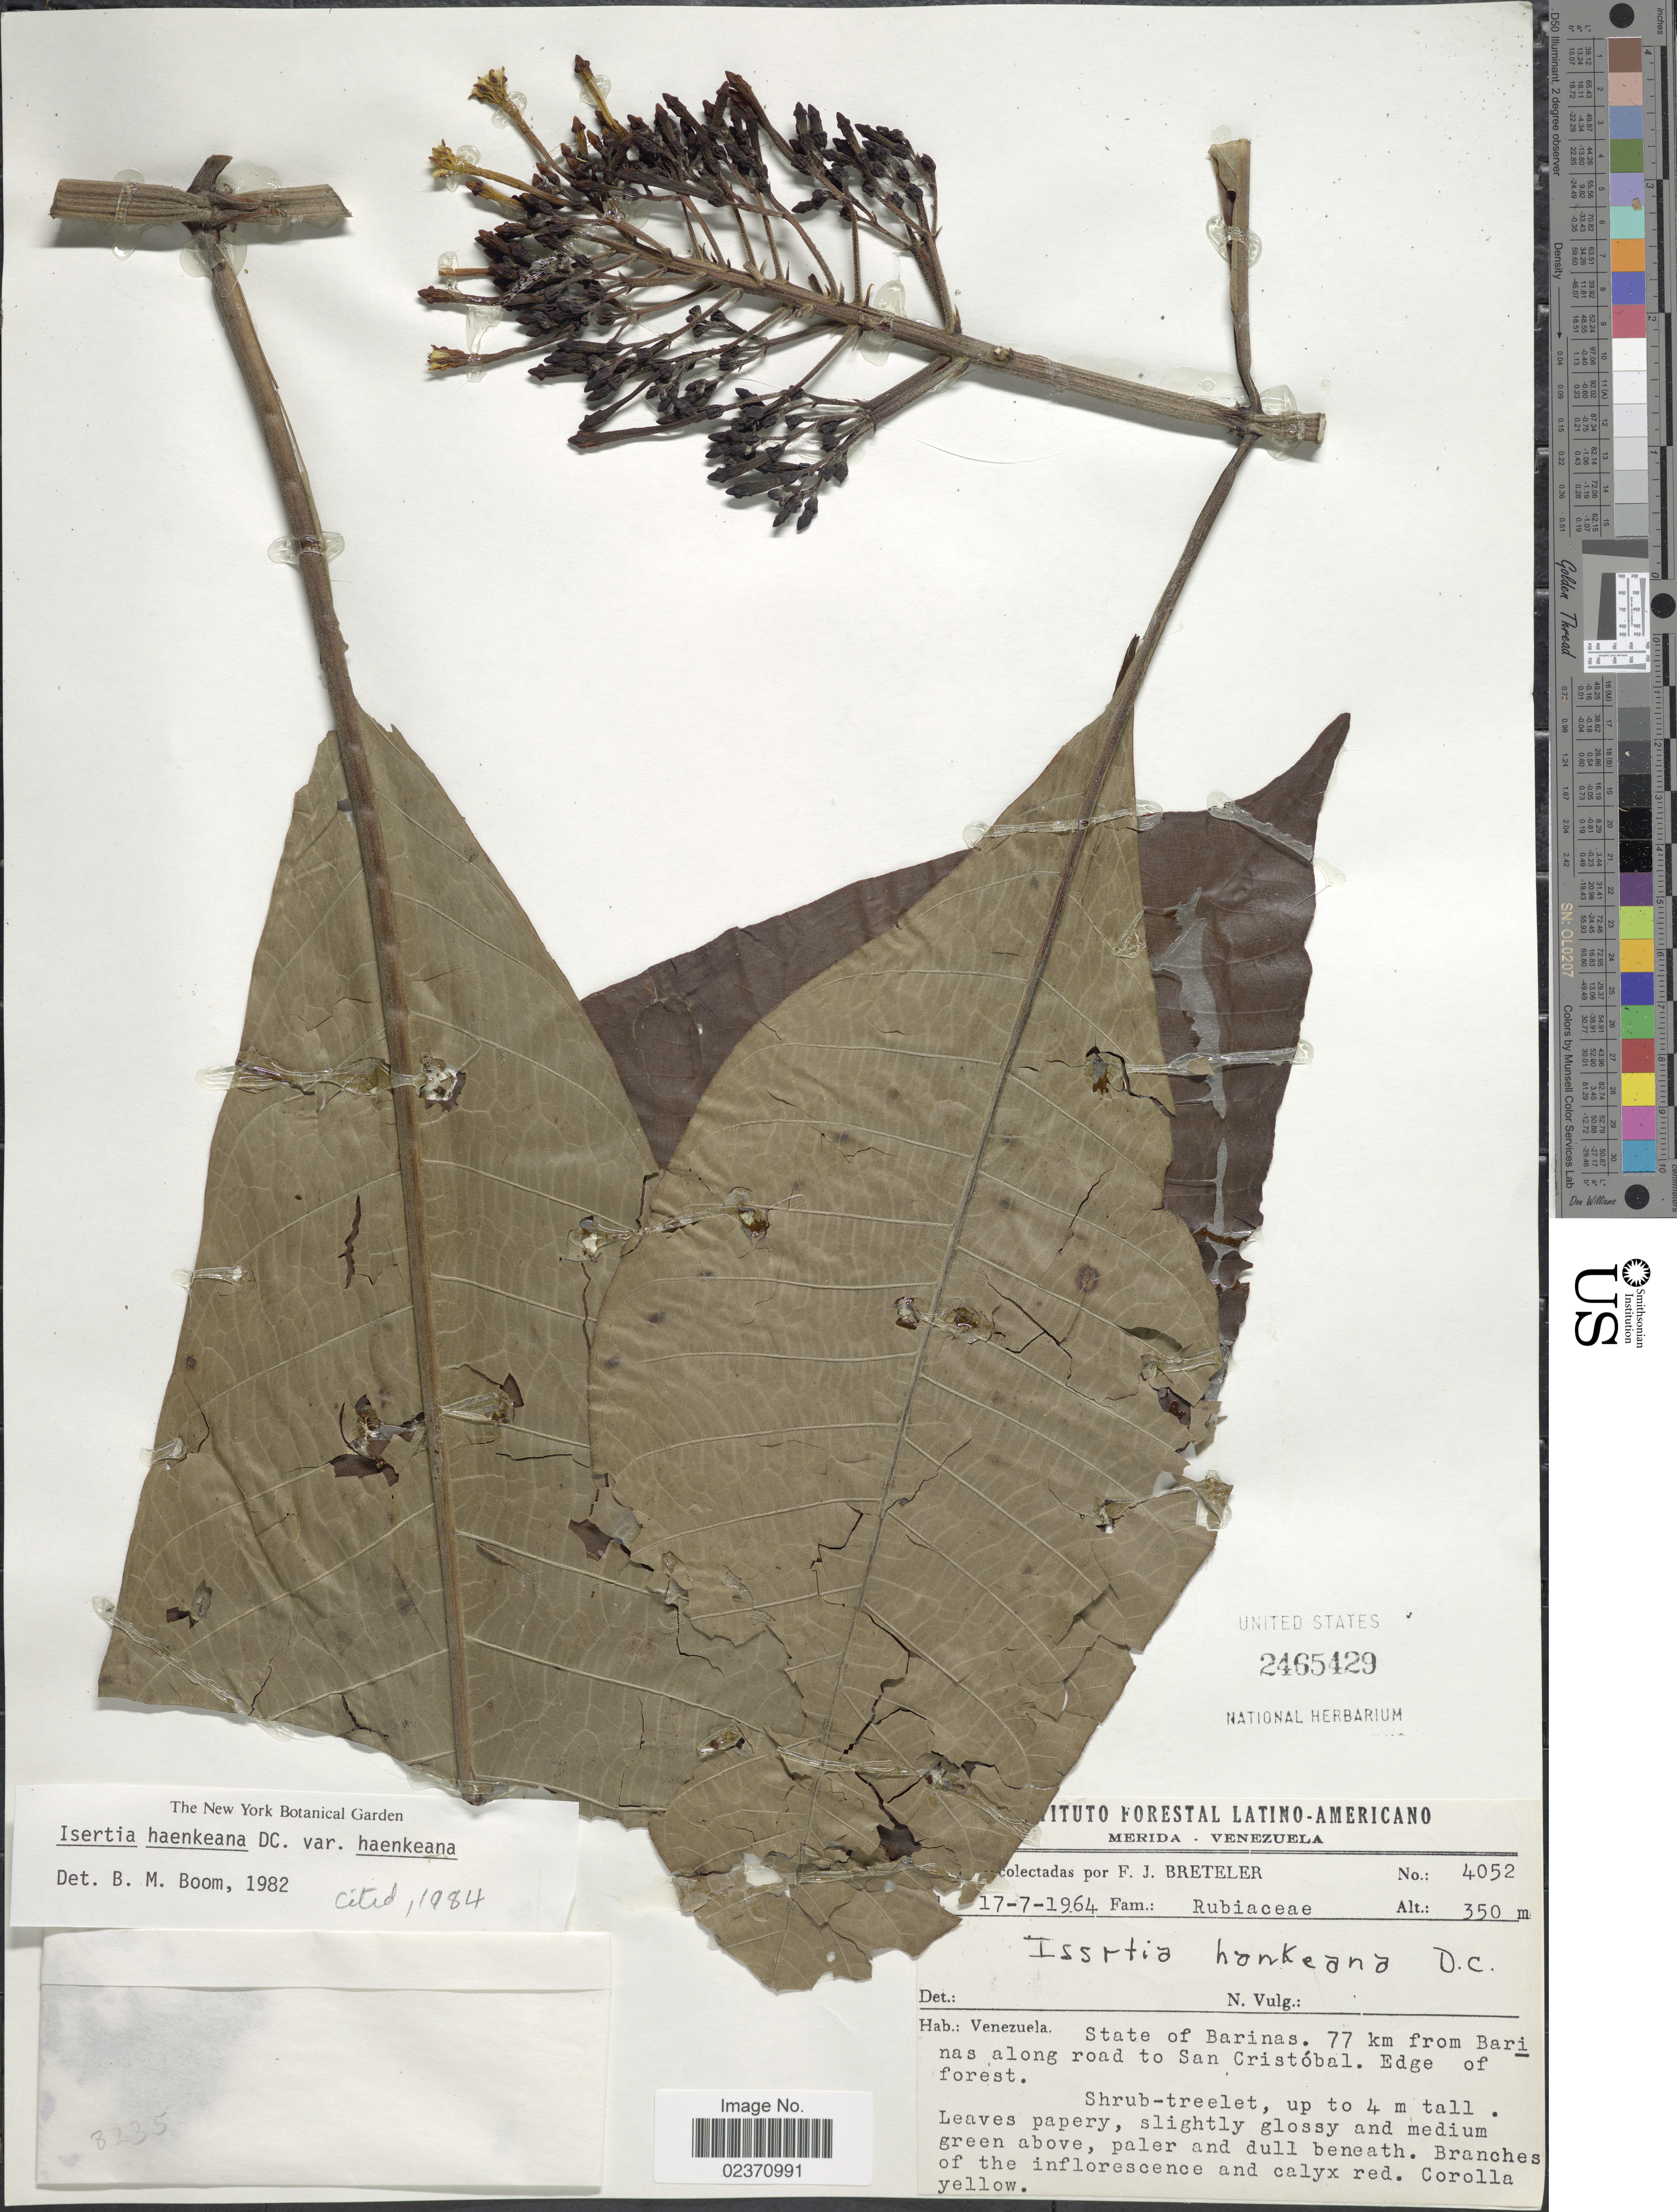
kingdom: Plantae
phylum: Tracheophyta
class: Magnoliopsida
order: Gentianales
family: Rubiaceae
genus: Isertia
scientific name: Isertia haenkeana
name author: DC.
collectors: F. J. Breteler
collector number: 4052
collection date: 1964-07-17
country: Venezuela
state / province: Barinas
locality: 77 km from Barinas along road to San Cristóbal. Edge of forest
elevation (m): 350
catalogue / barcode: US 2465429